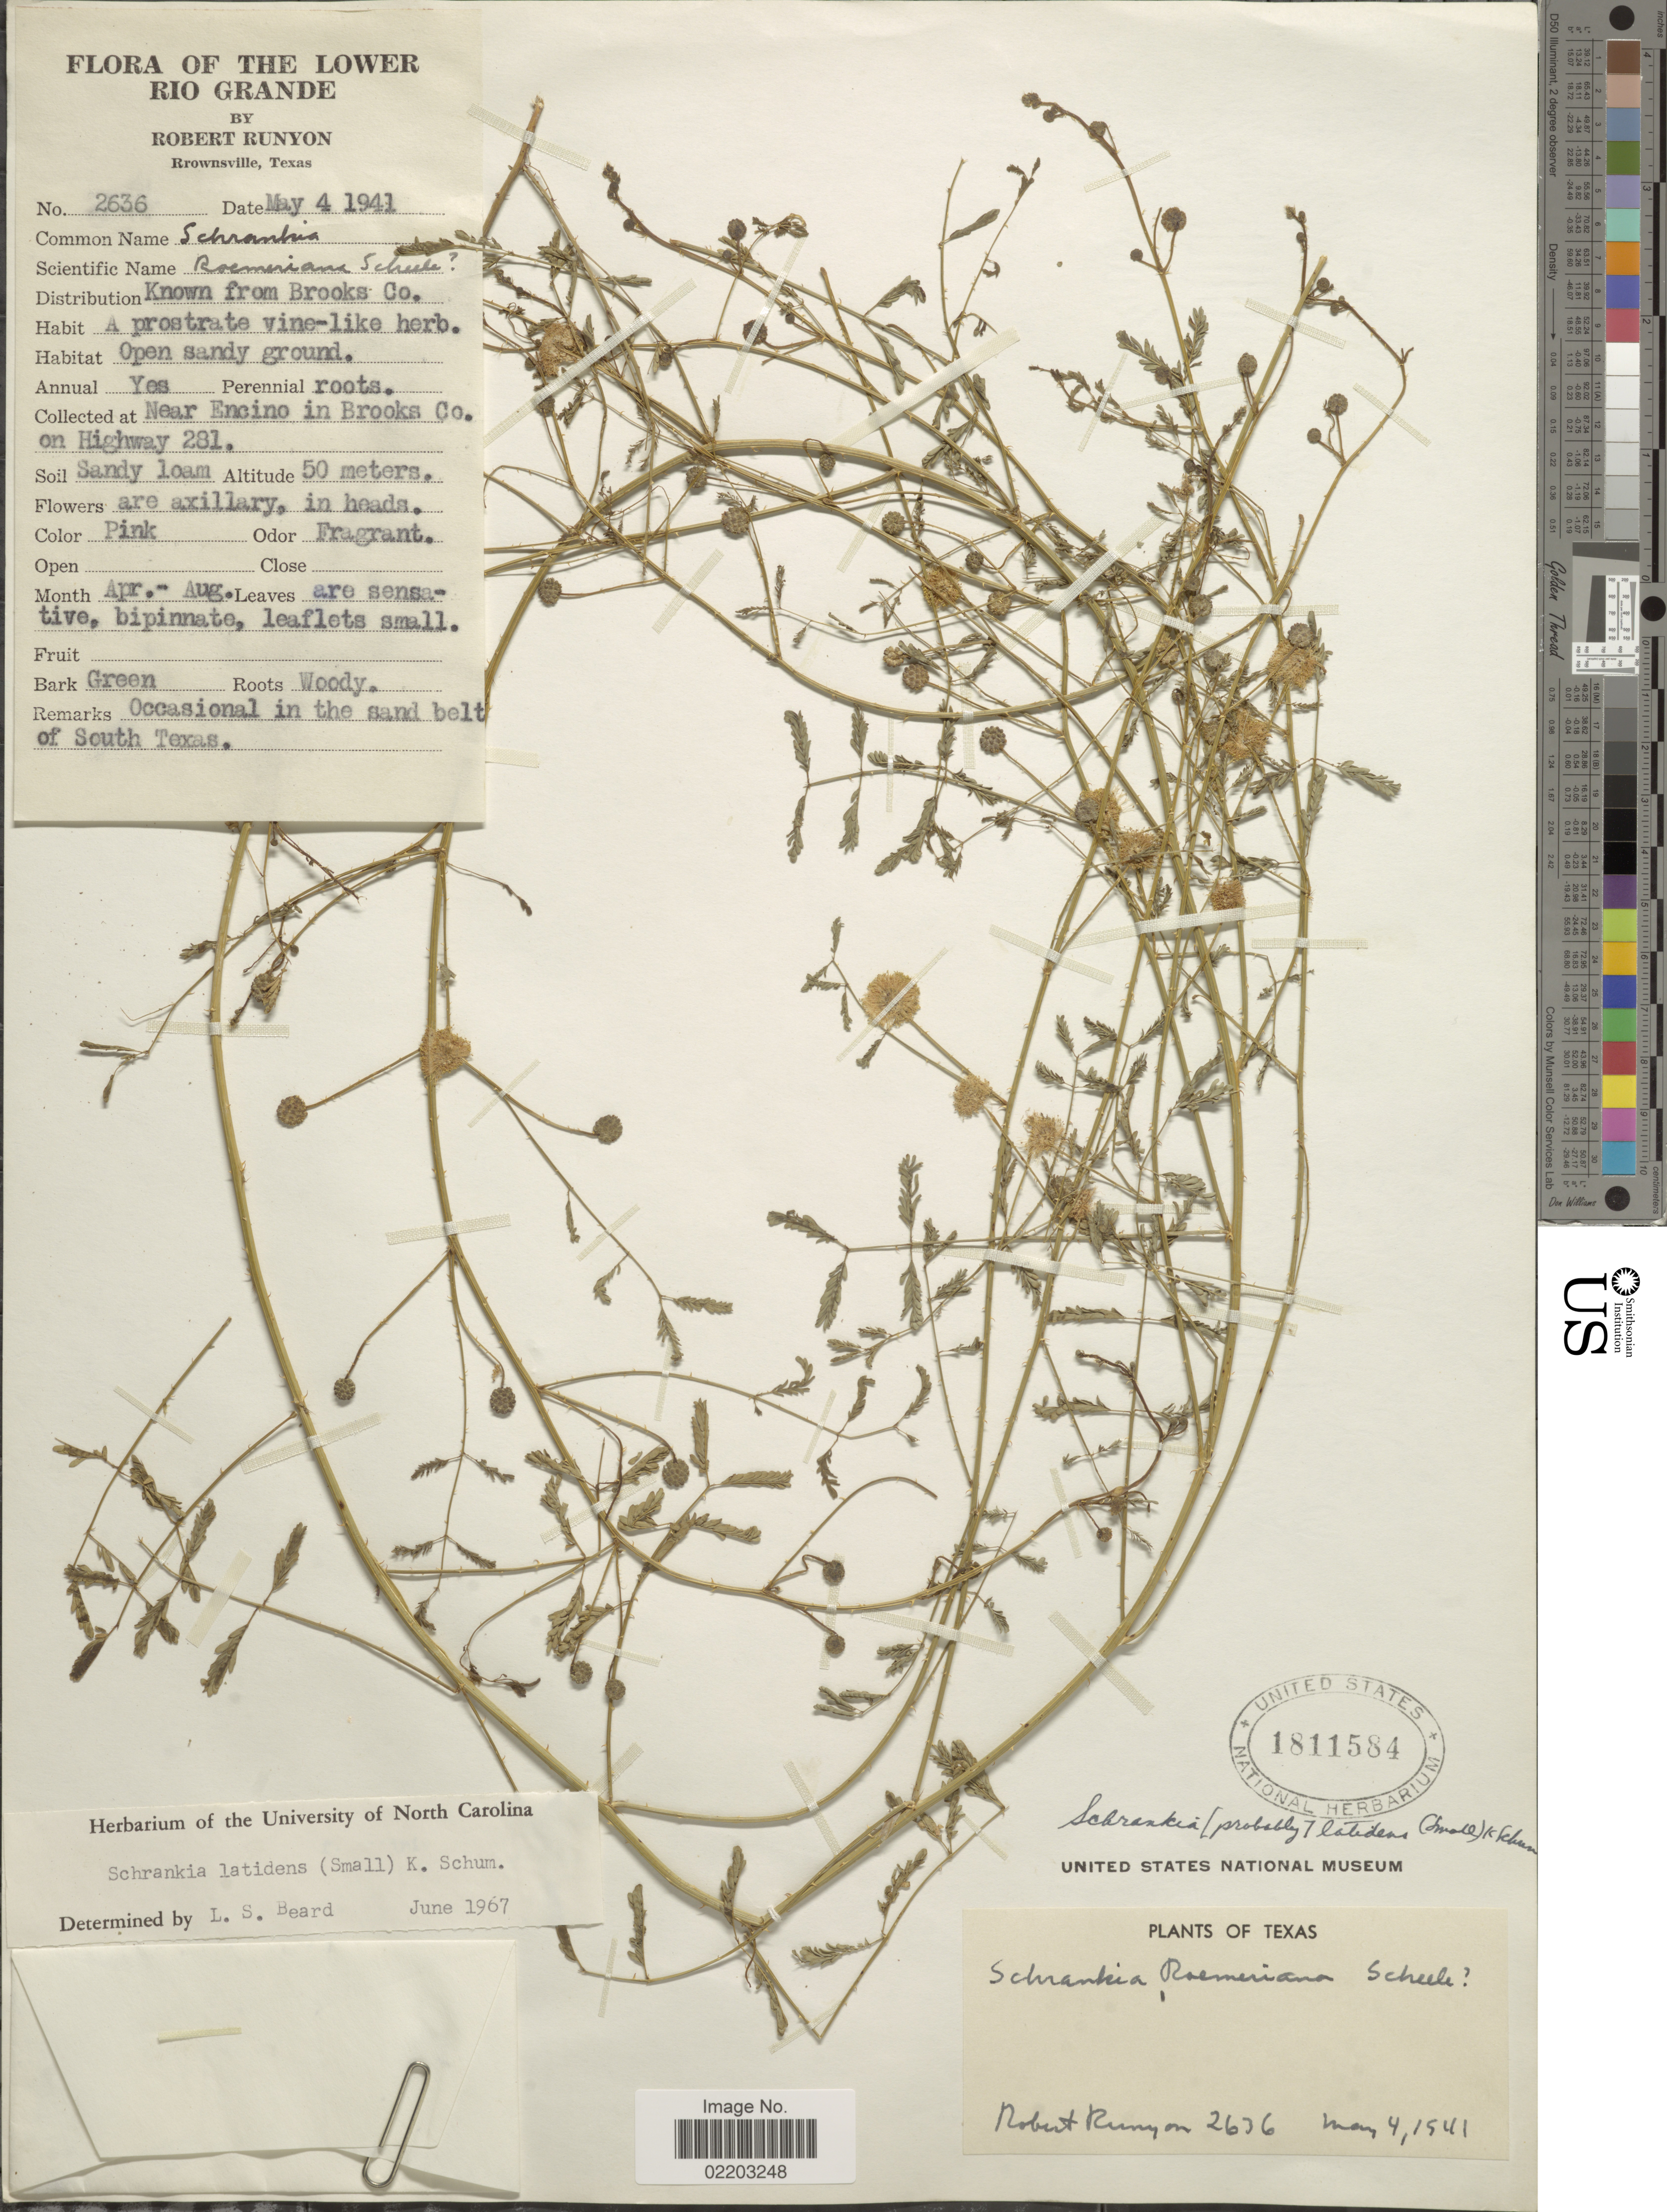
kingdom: Plantae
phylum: Tracheophyta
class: Magnoliopsida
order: Fabales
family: Fabaceae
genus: Mimosa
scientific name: Mimosa latidens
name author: (Small) B.L. Turner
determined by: U.S. National Herbarium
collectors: R. Runyon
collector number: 2636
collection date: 1941-05-04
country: United States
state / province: Texas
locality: The Lower Rio Grande, Near Encino in Brooks Co, on Highway 281, Occasional in the sand belt of South Texas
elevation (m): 50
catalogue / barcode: US 1811584